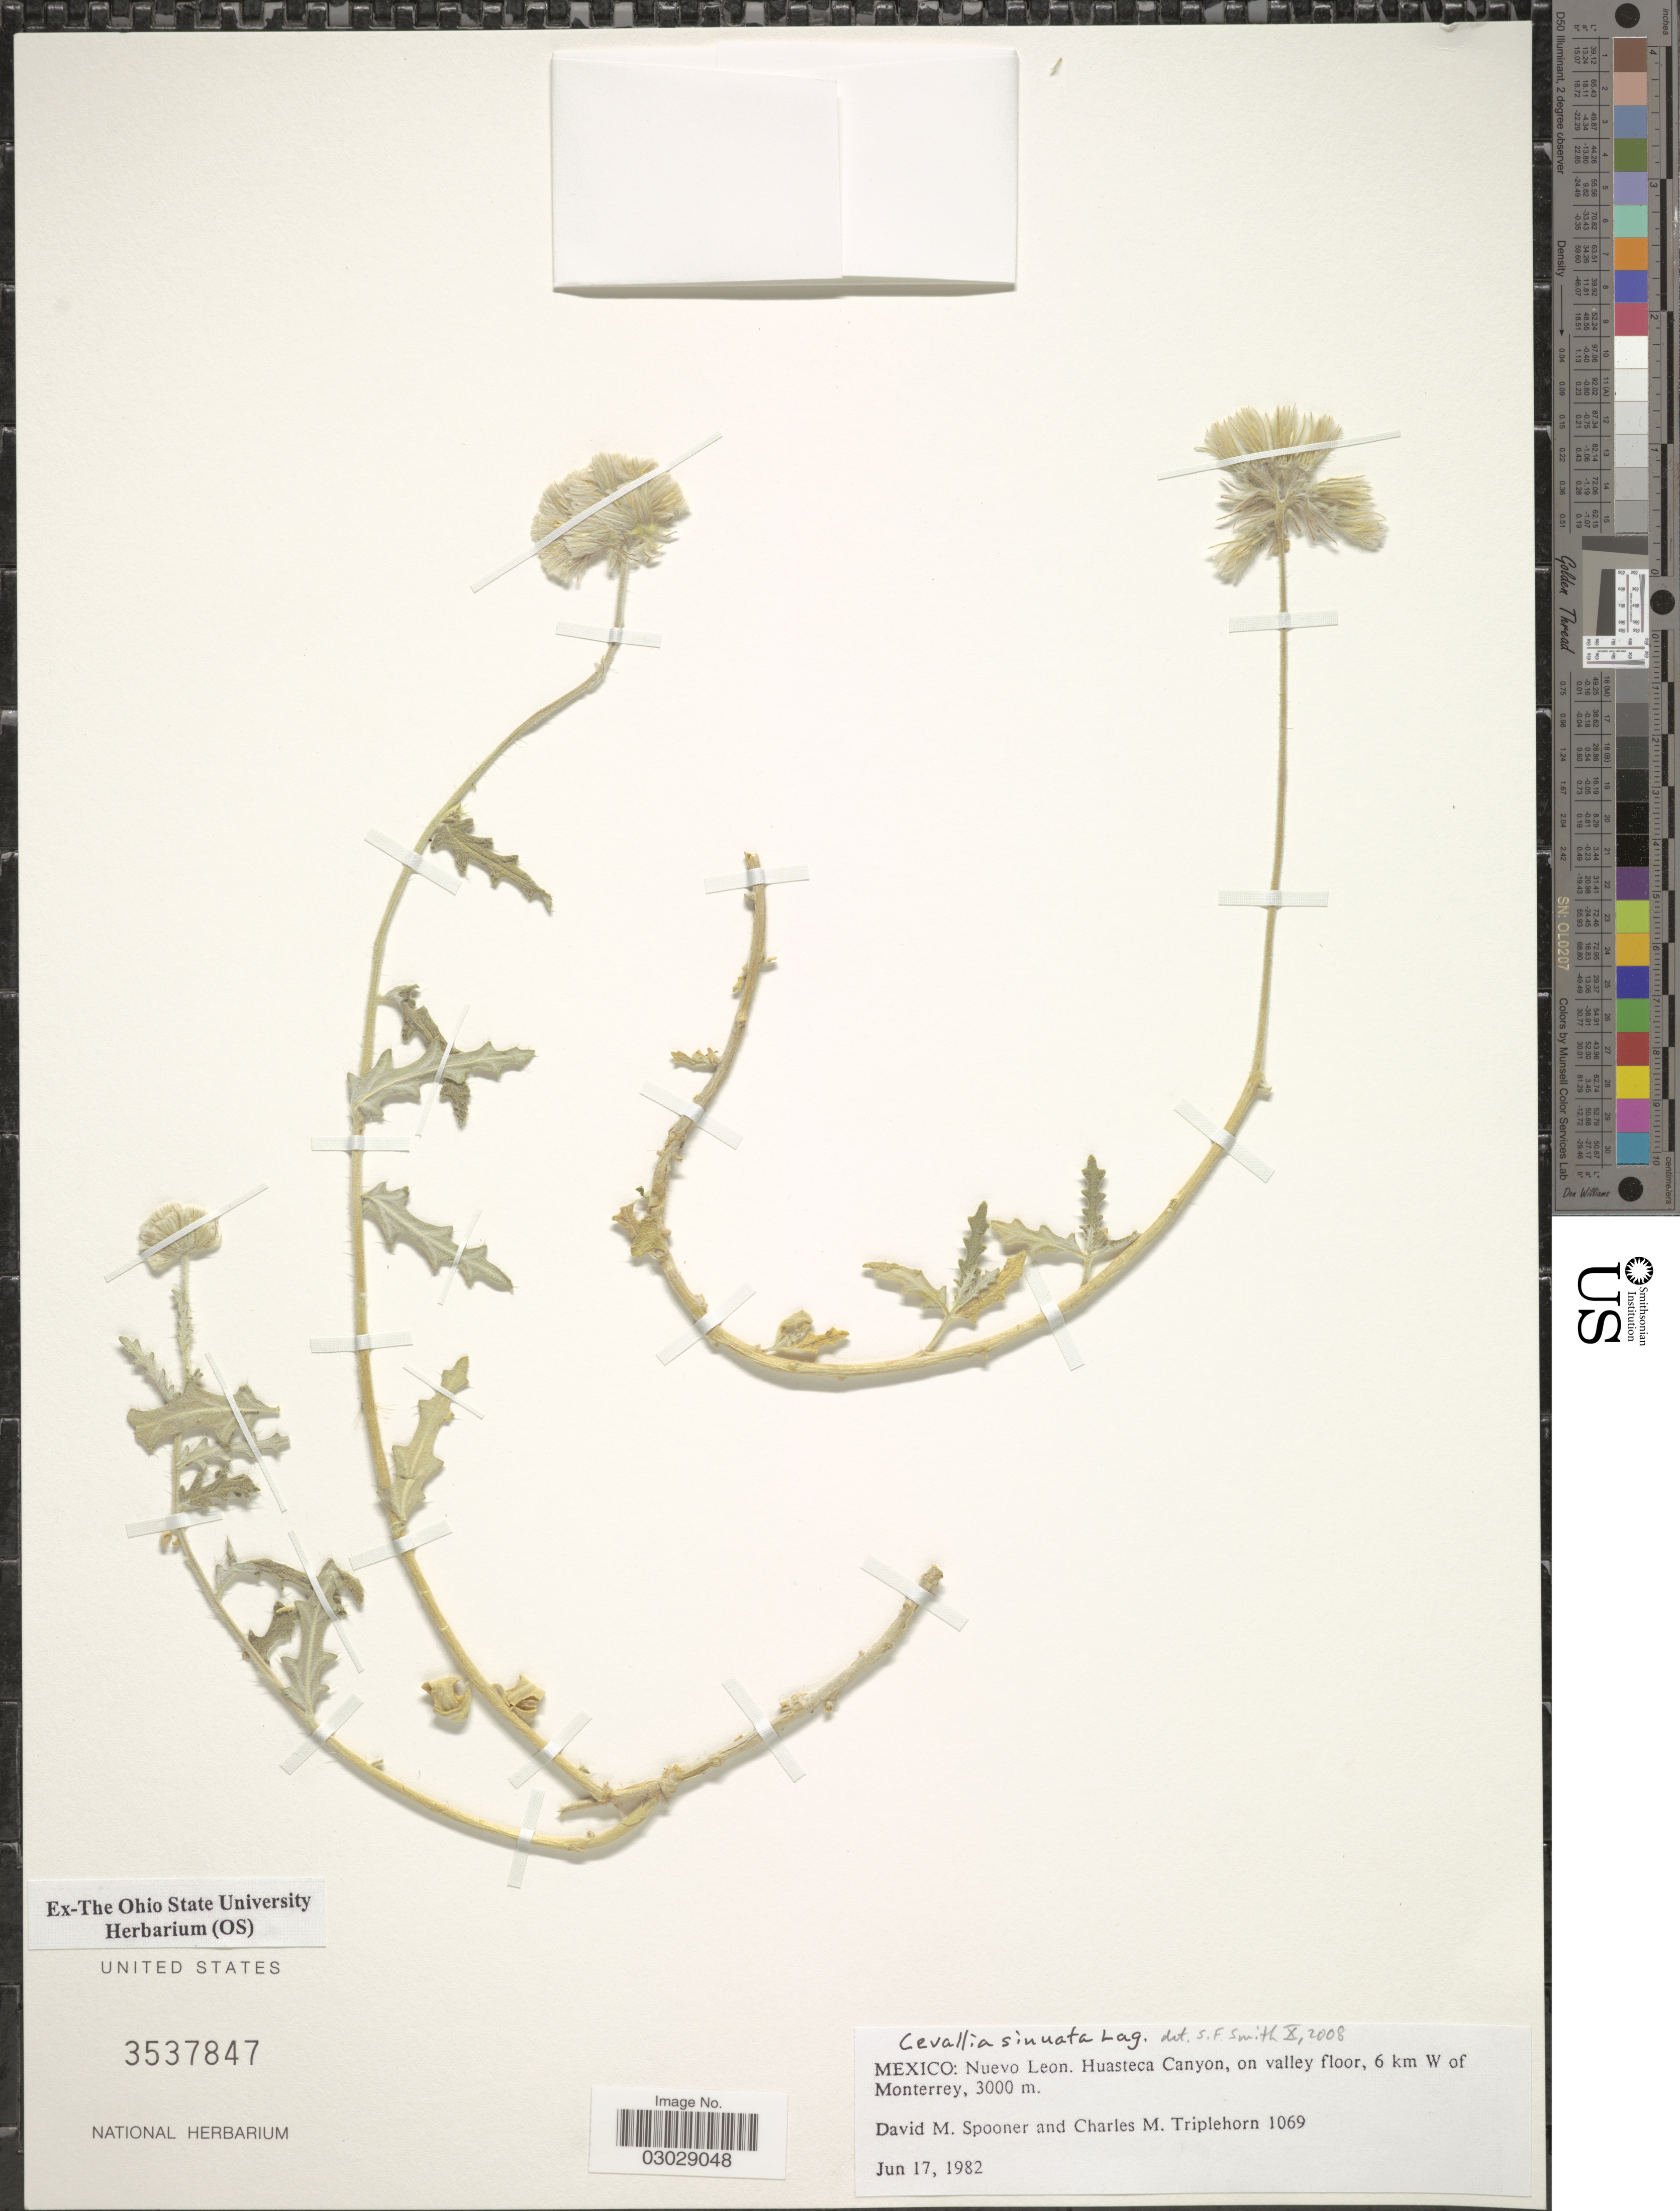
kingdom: Plantae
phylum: Tracheophyta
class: Magnoliopsida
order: Cornales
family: Loasaceae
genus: Cevallia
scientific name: Cevallia sinuata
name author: Lag.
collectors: D. Spooner & Triplehorn, C.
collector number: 1069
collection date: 1982-06-17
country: Mexico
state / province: Nuevo León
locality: Huasteca Canyon, on valley floor, 6 km W of Monterrey.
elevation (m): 3000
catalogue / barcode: US 3537847